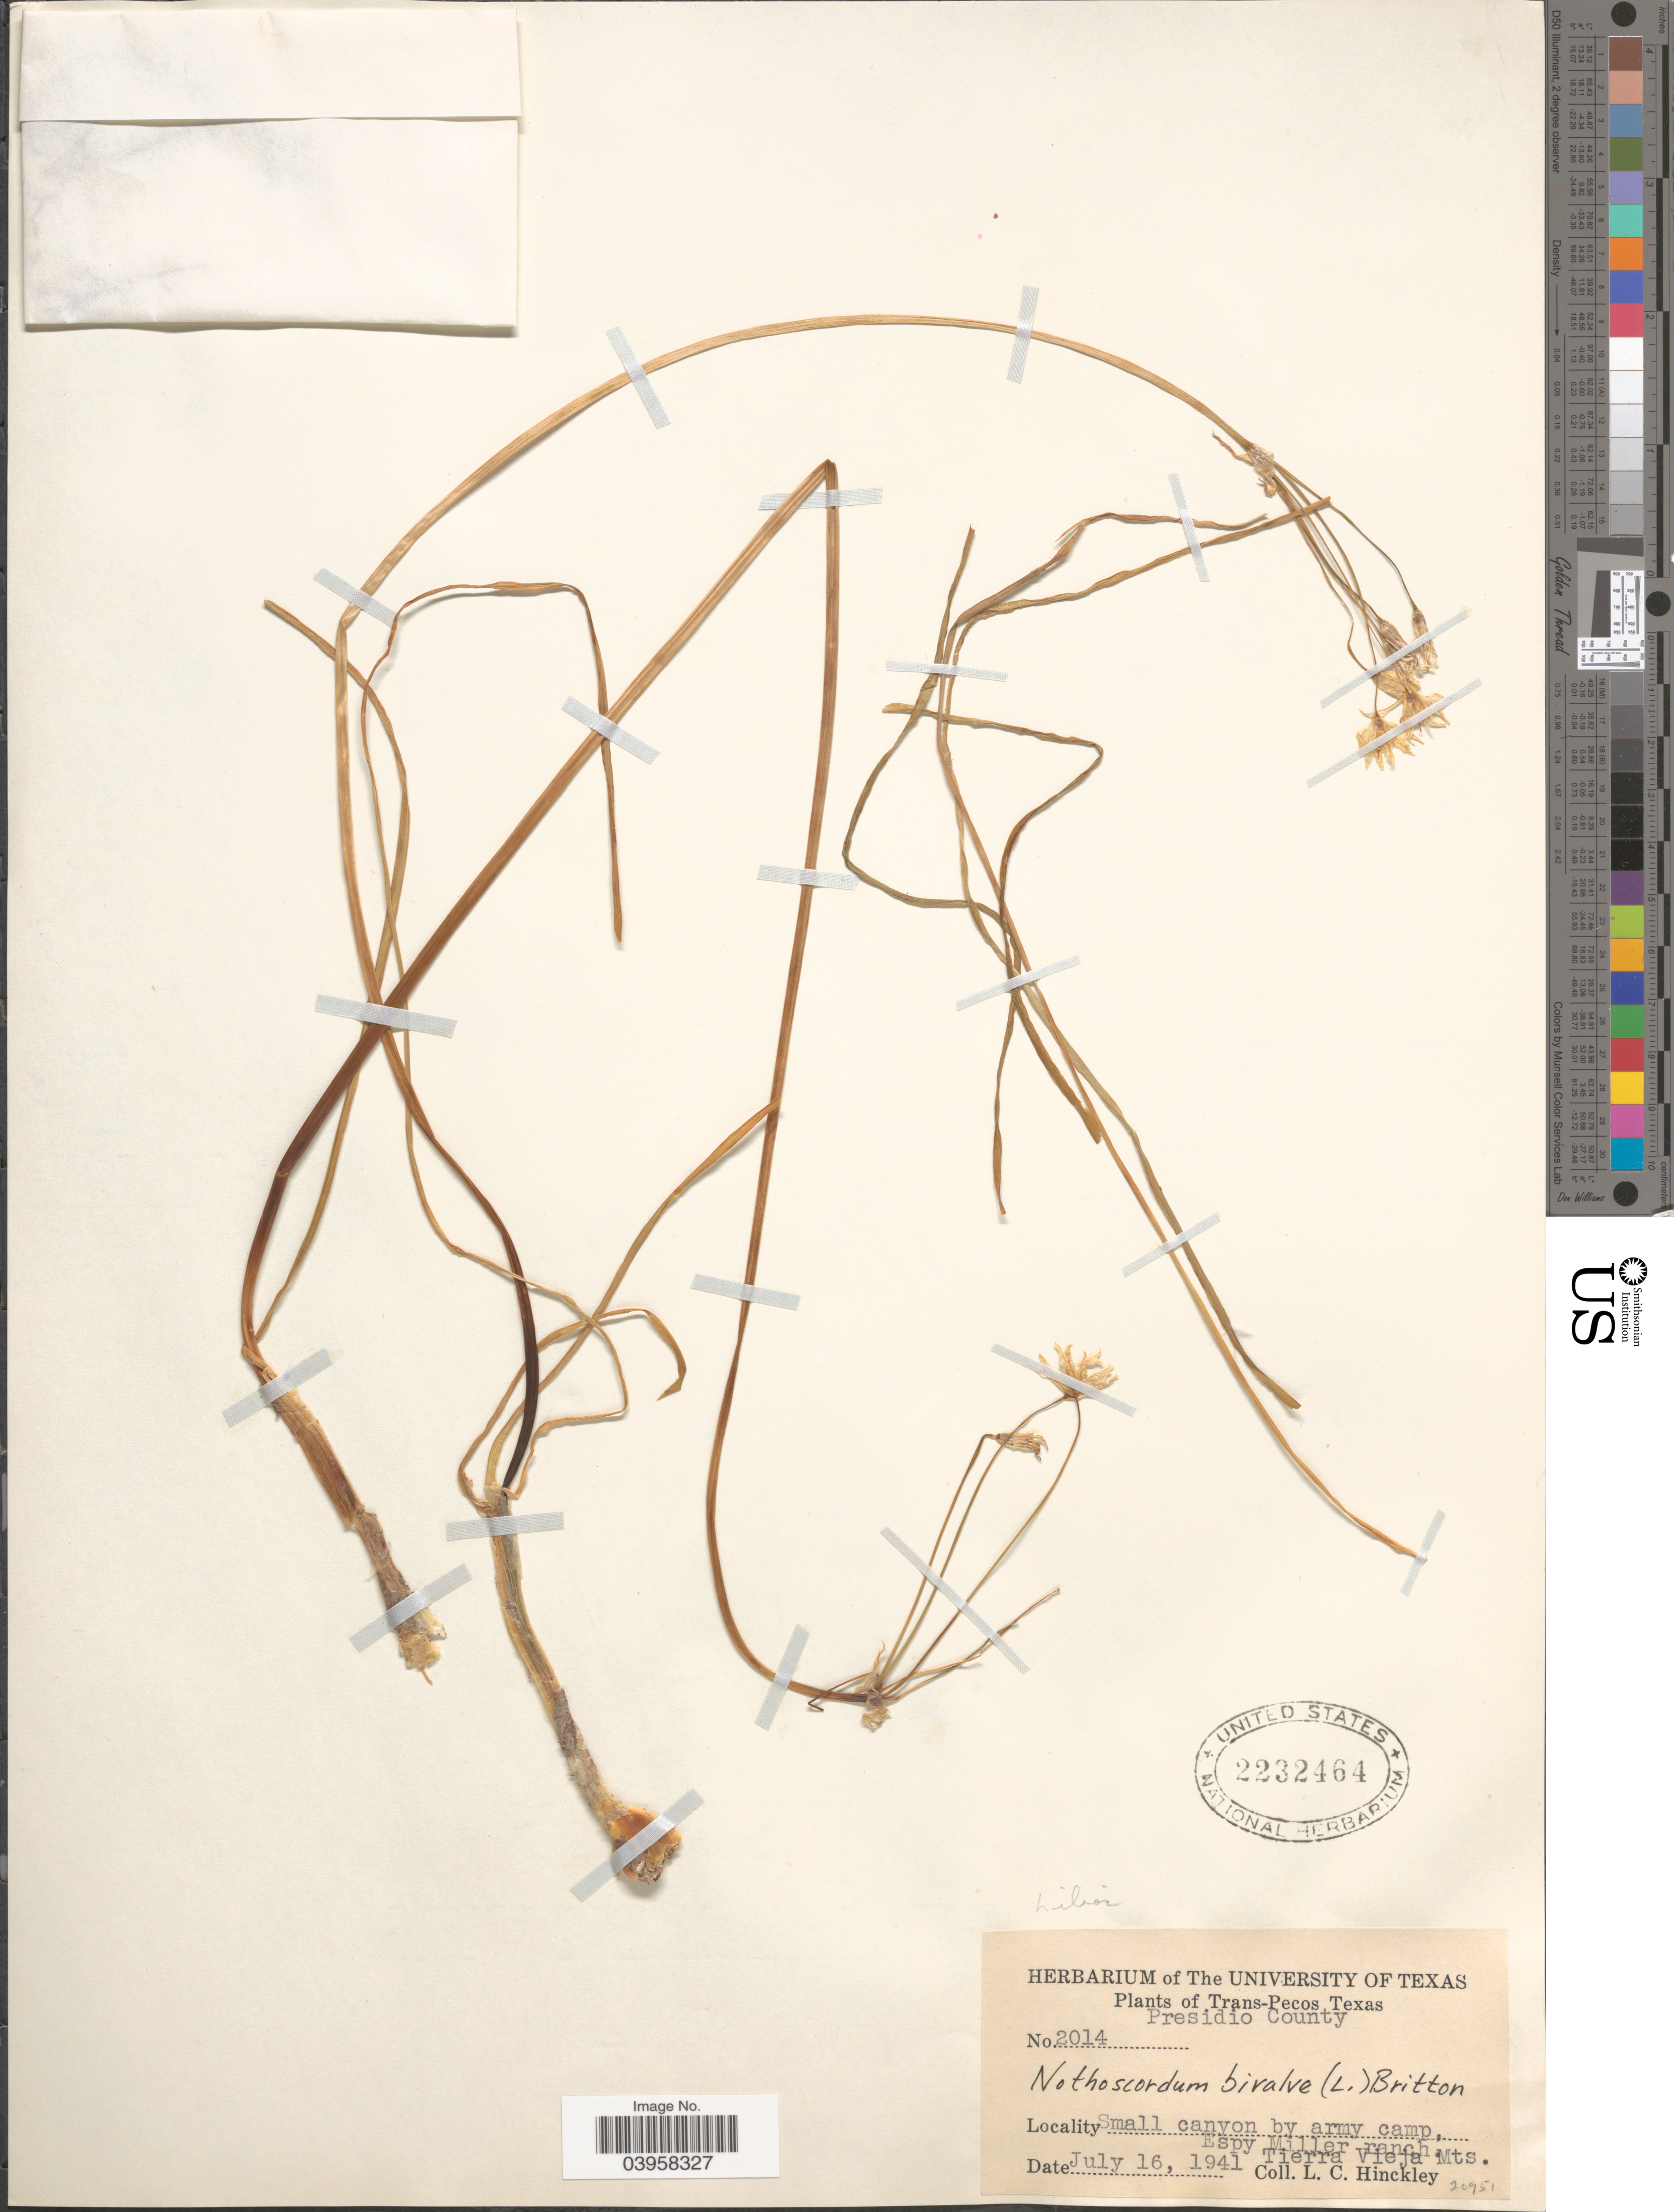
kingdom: Plantae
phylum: Tracheophyta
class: Liliopsida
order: Asparagales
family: Amaryllidaceae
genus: Nothoscordum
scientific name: Nothoscordum bivalve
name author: (L.) Britton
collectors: L. Hinckley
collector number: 2014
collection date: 1941-07-16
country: United States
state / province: Texas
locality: Trans-Pecos Texas. Presidio County. Small canyon by army camp, Espy Miller ranch. Tierra Vieja Mts.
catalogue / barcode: US 2232464